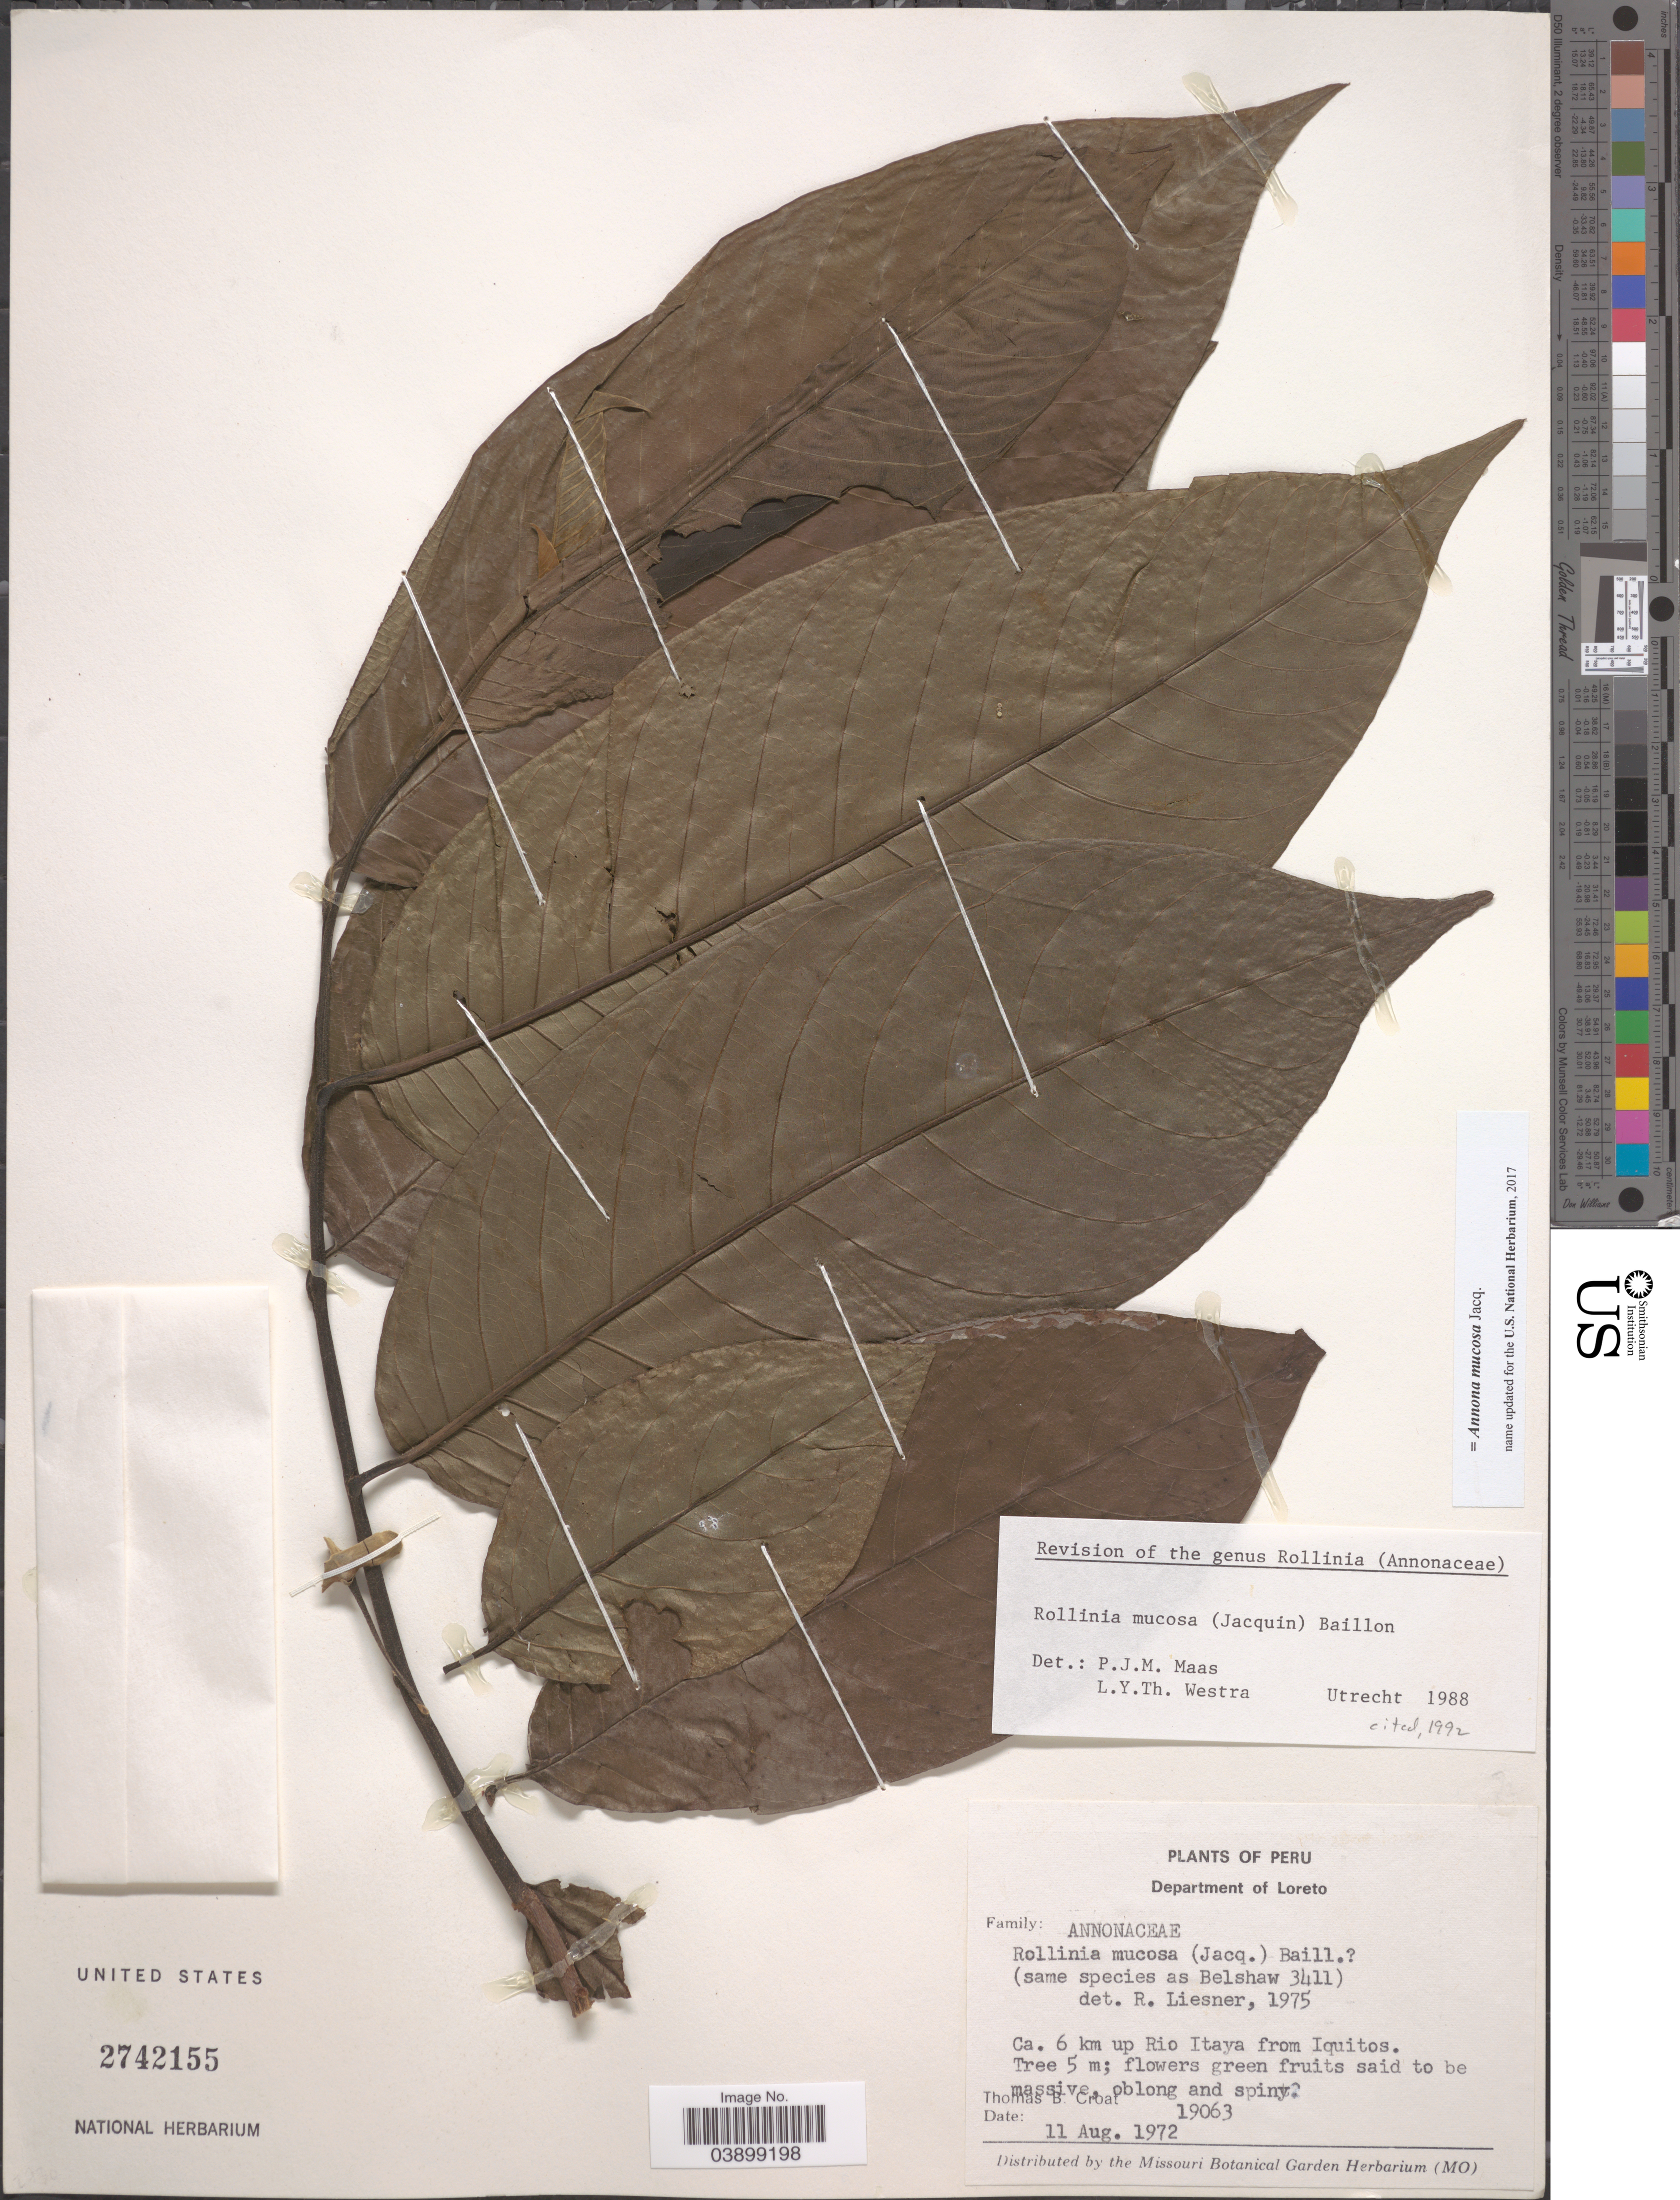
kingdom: Plantae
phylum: Tracheophyta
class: Magnoliopsida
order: Magnoliales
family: Annonaceae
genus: Annona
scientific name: Annona mucosa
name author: Jacq.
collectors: T. B. Croat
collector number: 19063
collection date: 1972-08-11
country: Peru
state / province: Loreto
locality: Department of Loreto. Ca. 6 km up Rio Itaya from Iquitos.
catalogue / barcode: US 2742155